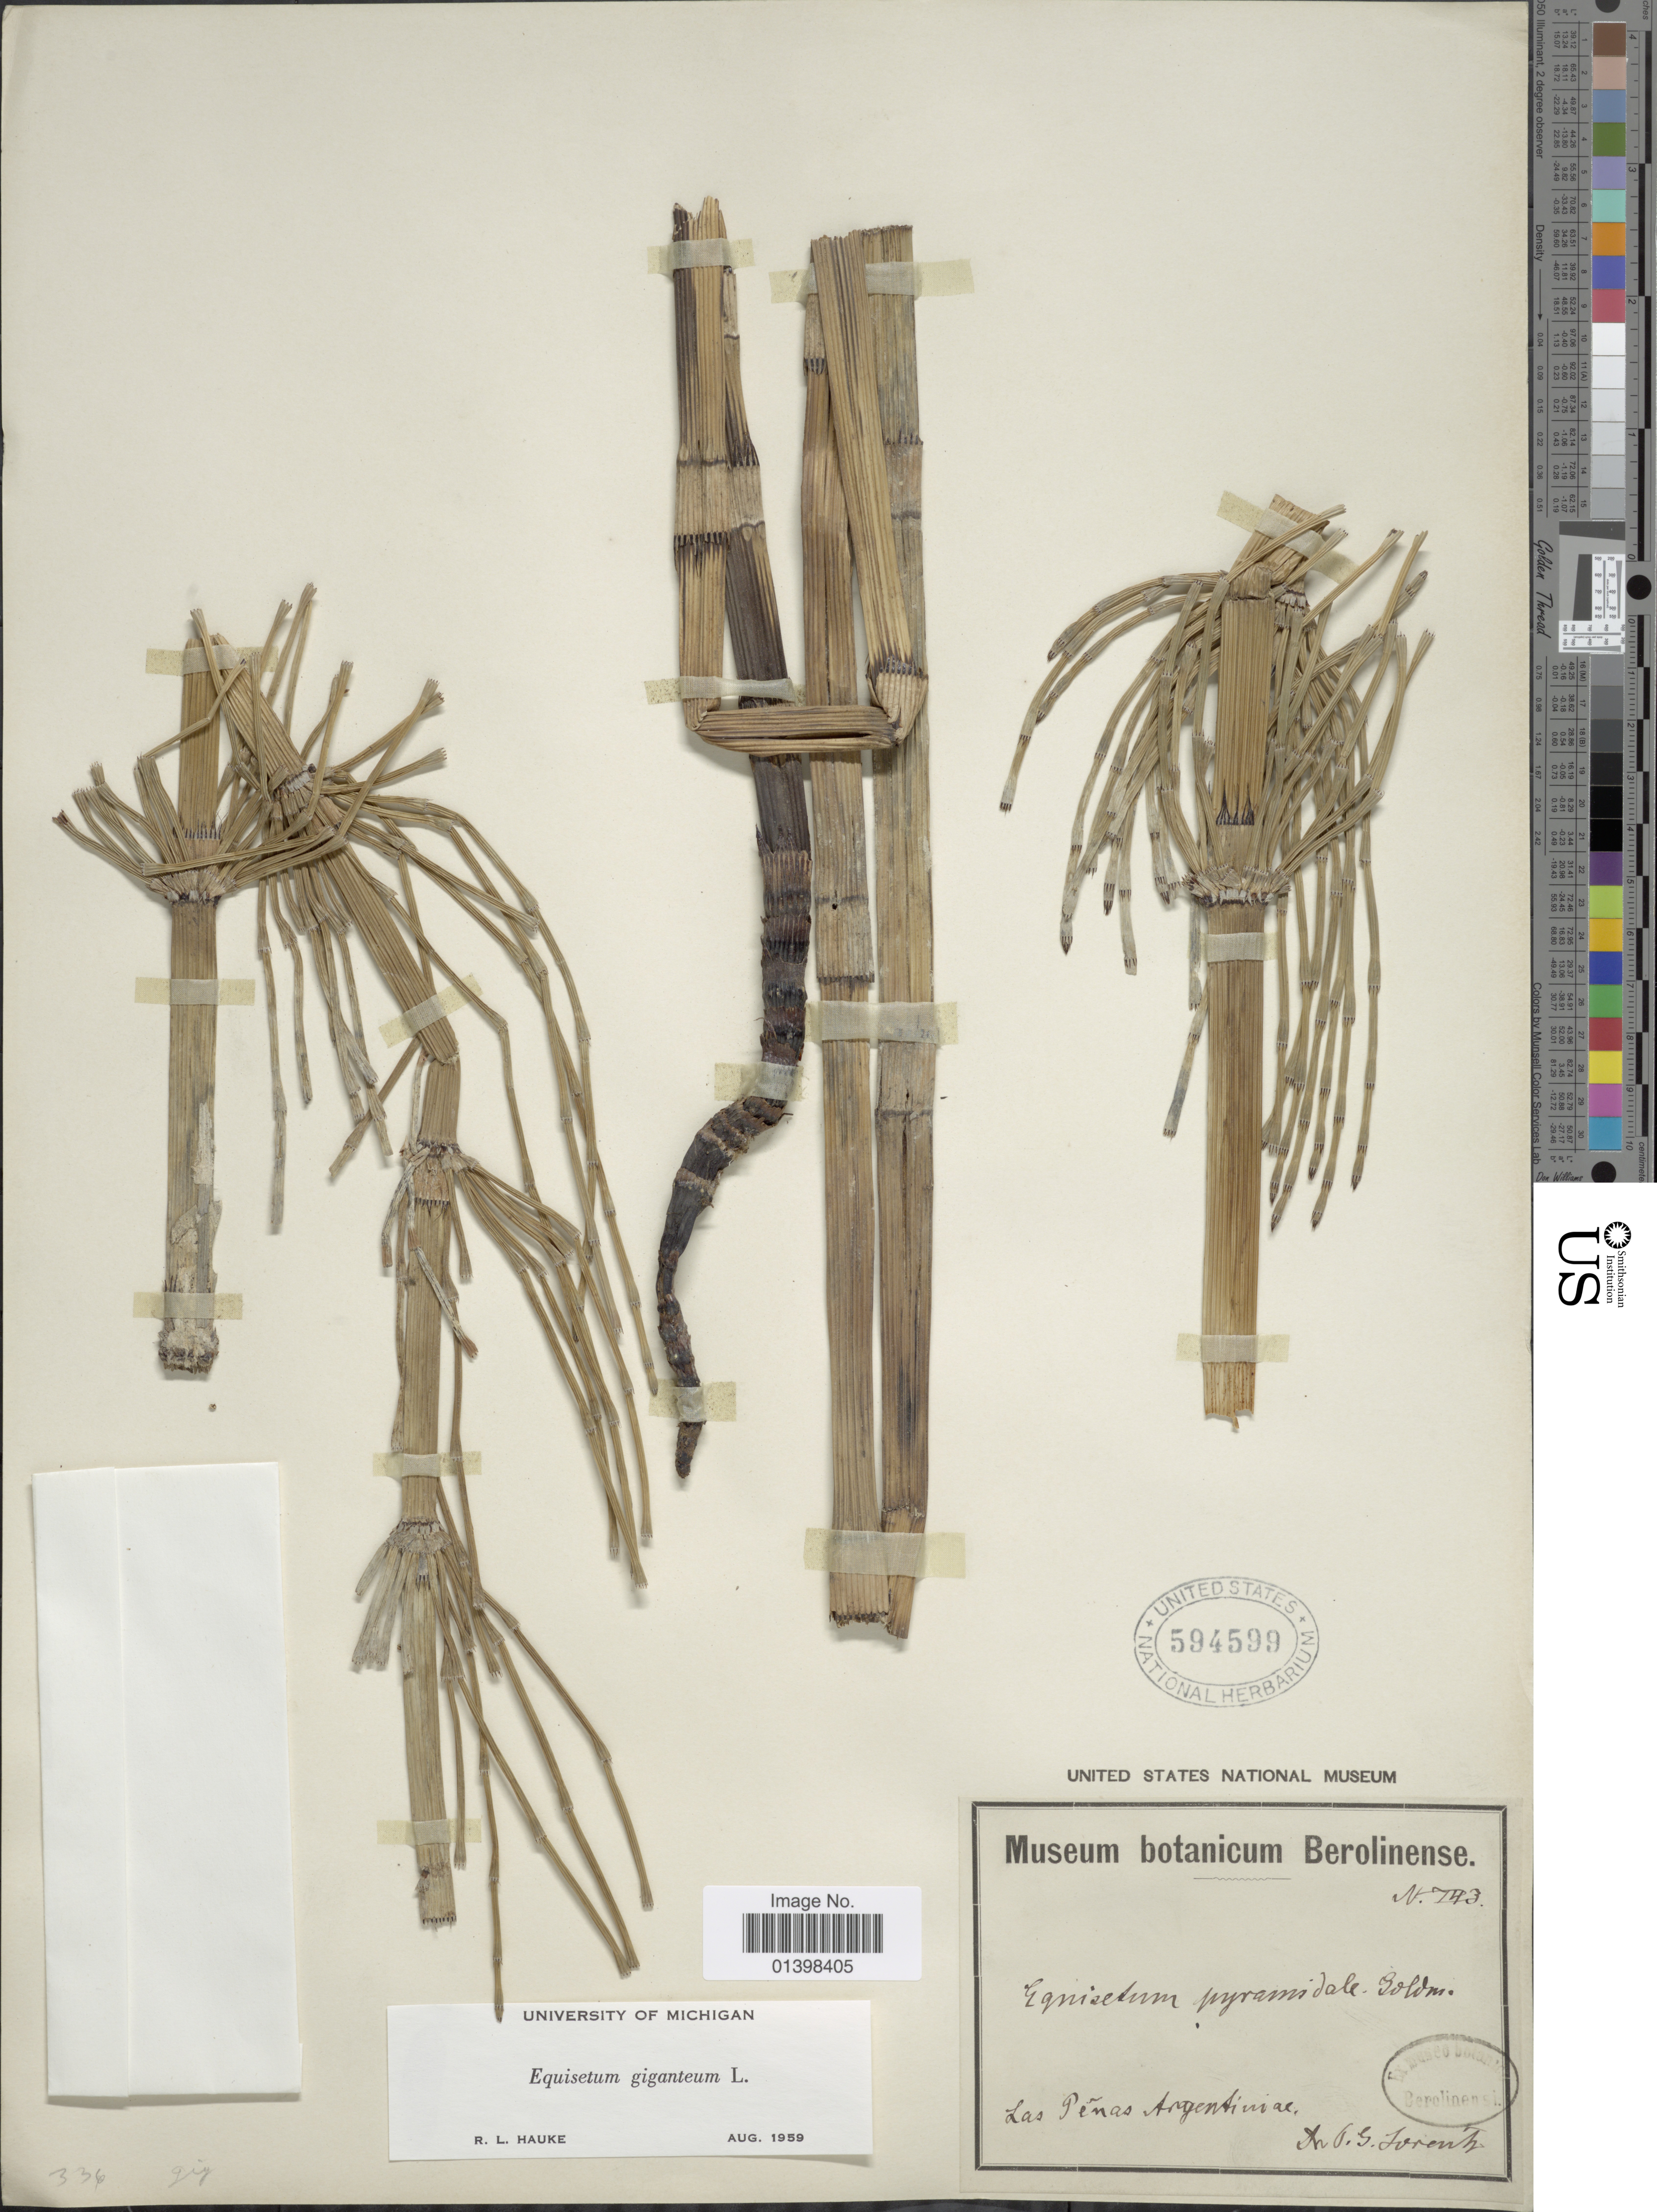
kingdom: Plantae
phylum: Tracheophyta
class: Polypodiopsida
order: Equisetales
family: Equisetaceae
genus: Equisetum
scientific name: Equisetum giganteum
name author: L.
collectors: P. G. Lorentz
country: Argentina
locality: Las Peñas.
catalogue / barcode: US 594599